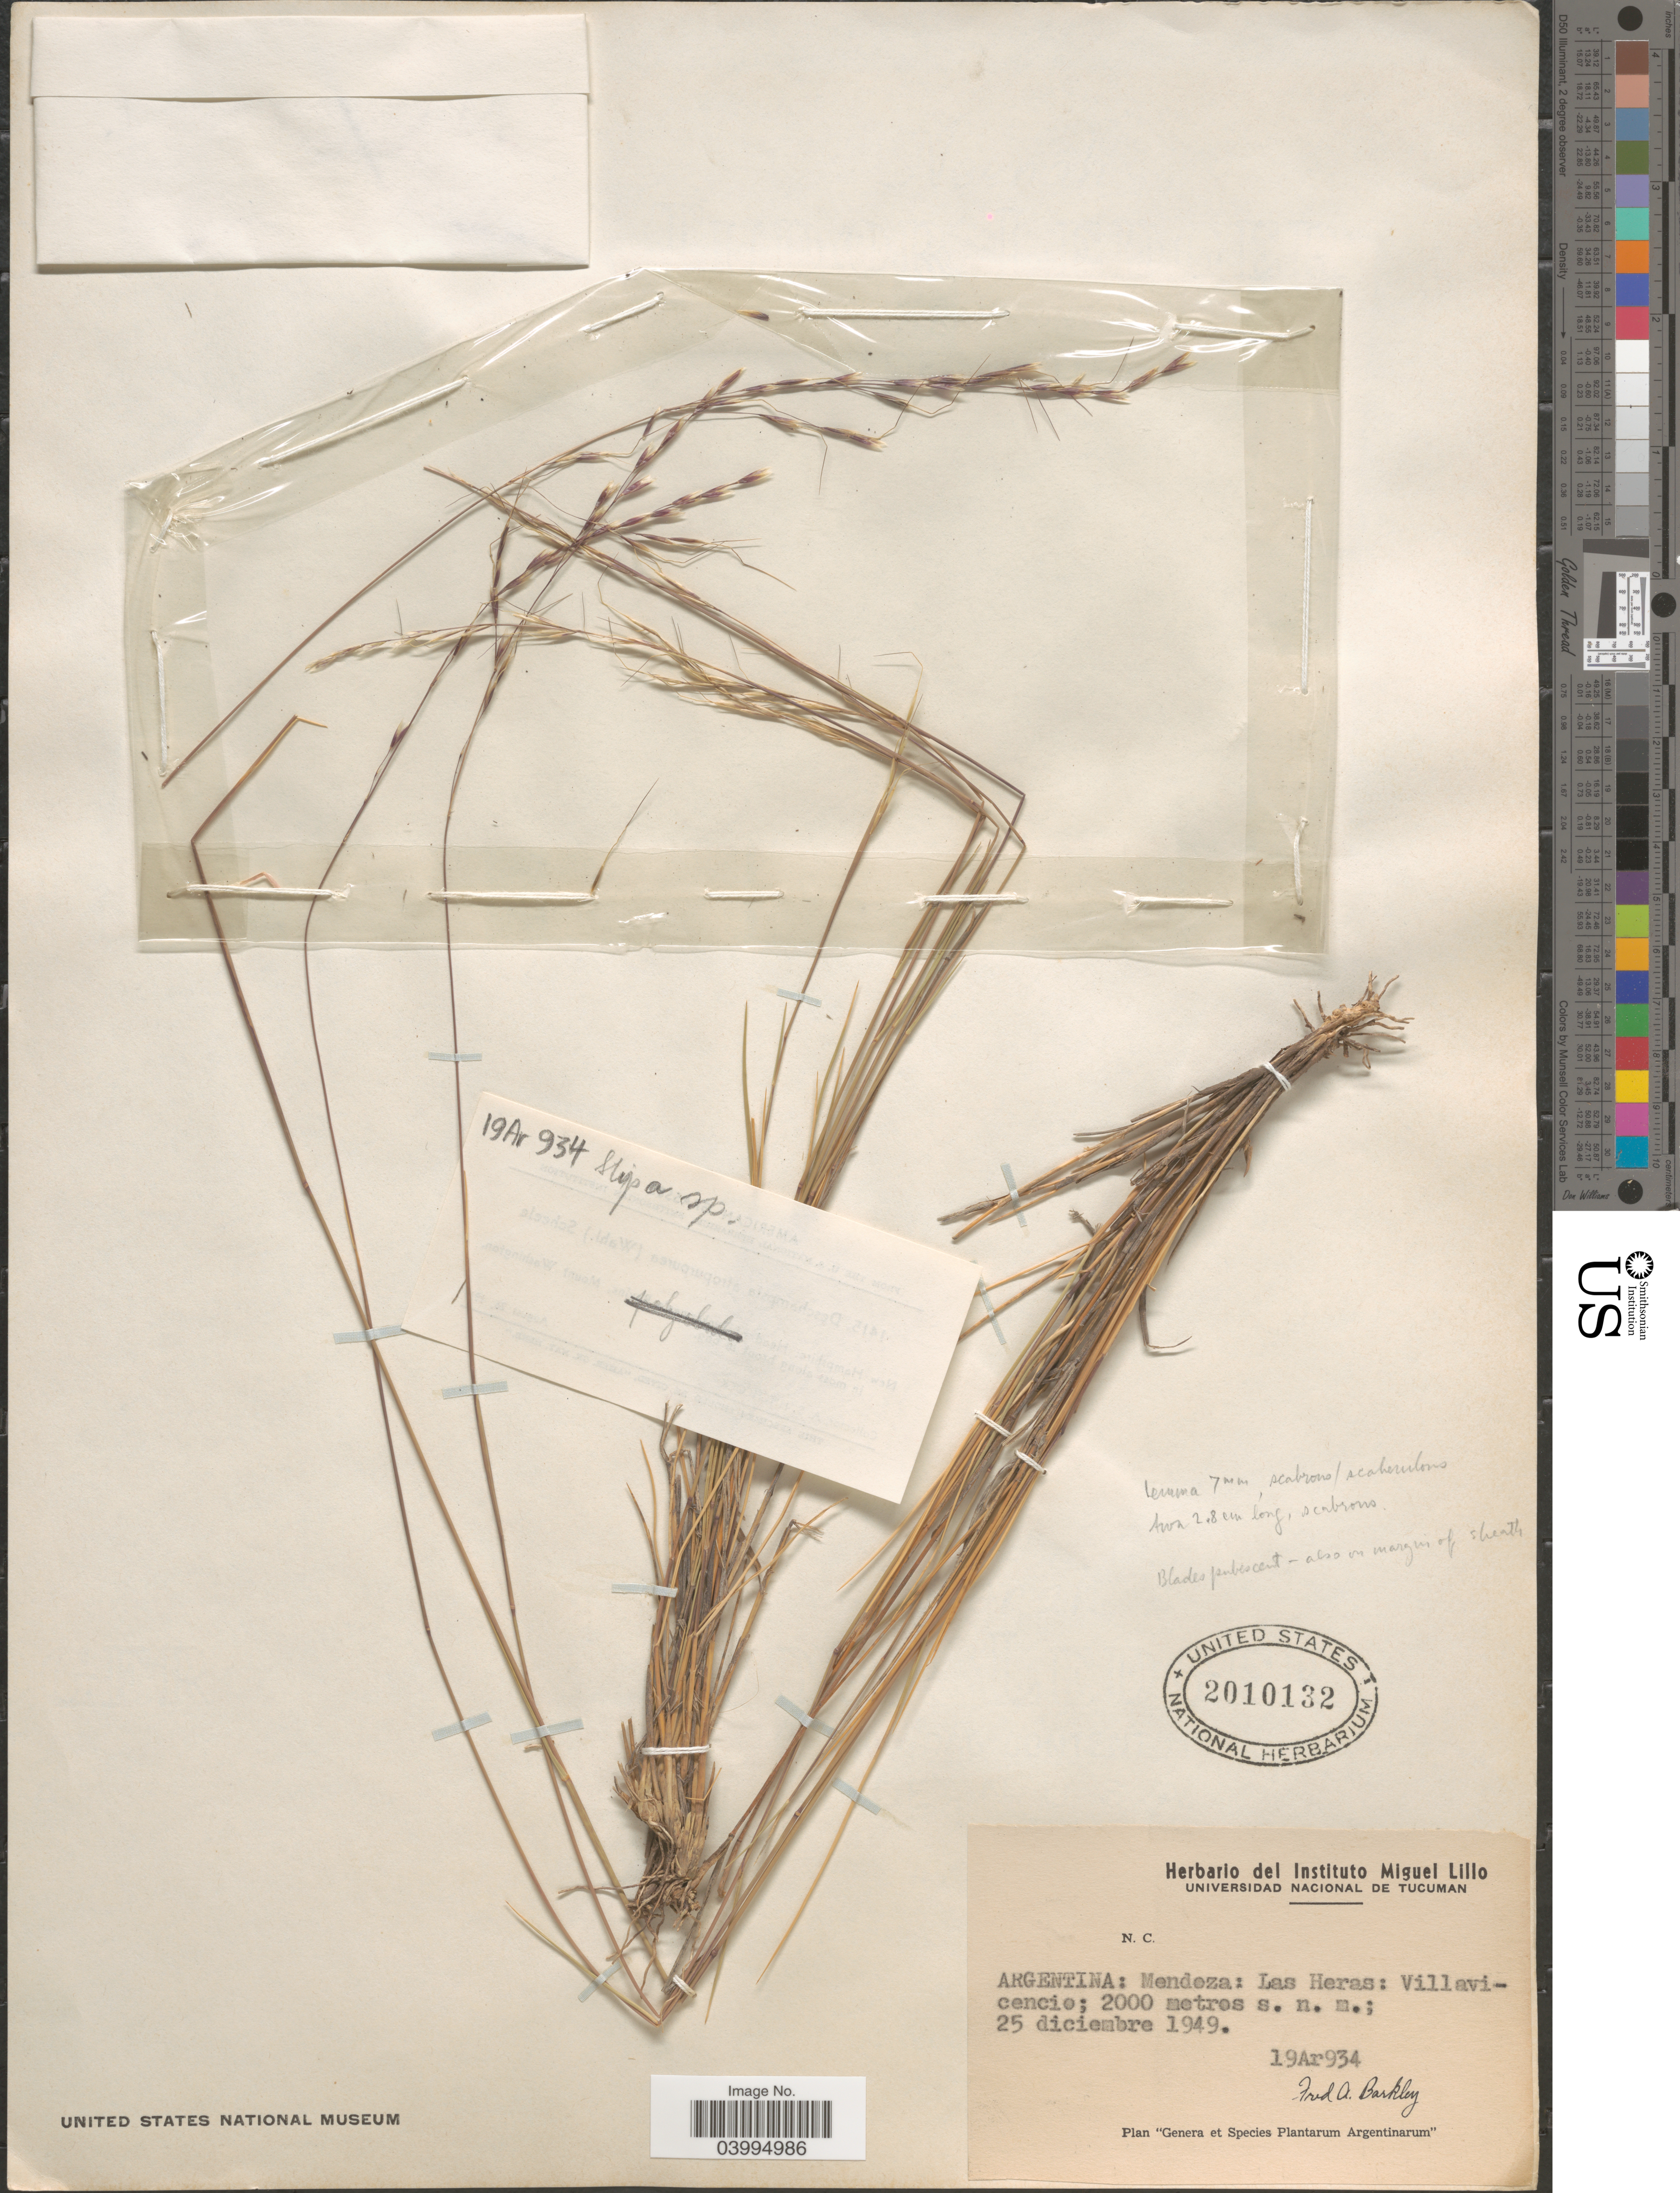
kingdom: Plantae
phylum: Tracheophyta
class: Liliopsida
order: Poales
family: Poaceae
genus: Stipa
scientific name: Stipa sp.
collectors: F. A. Barkley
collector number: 19Ar934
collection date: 1949-12-25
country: Argentina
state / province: Mendoza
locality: Las Heras: Villavicencio.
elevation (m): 2000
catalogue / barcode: US 2010132